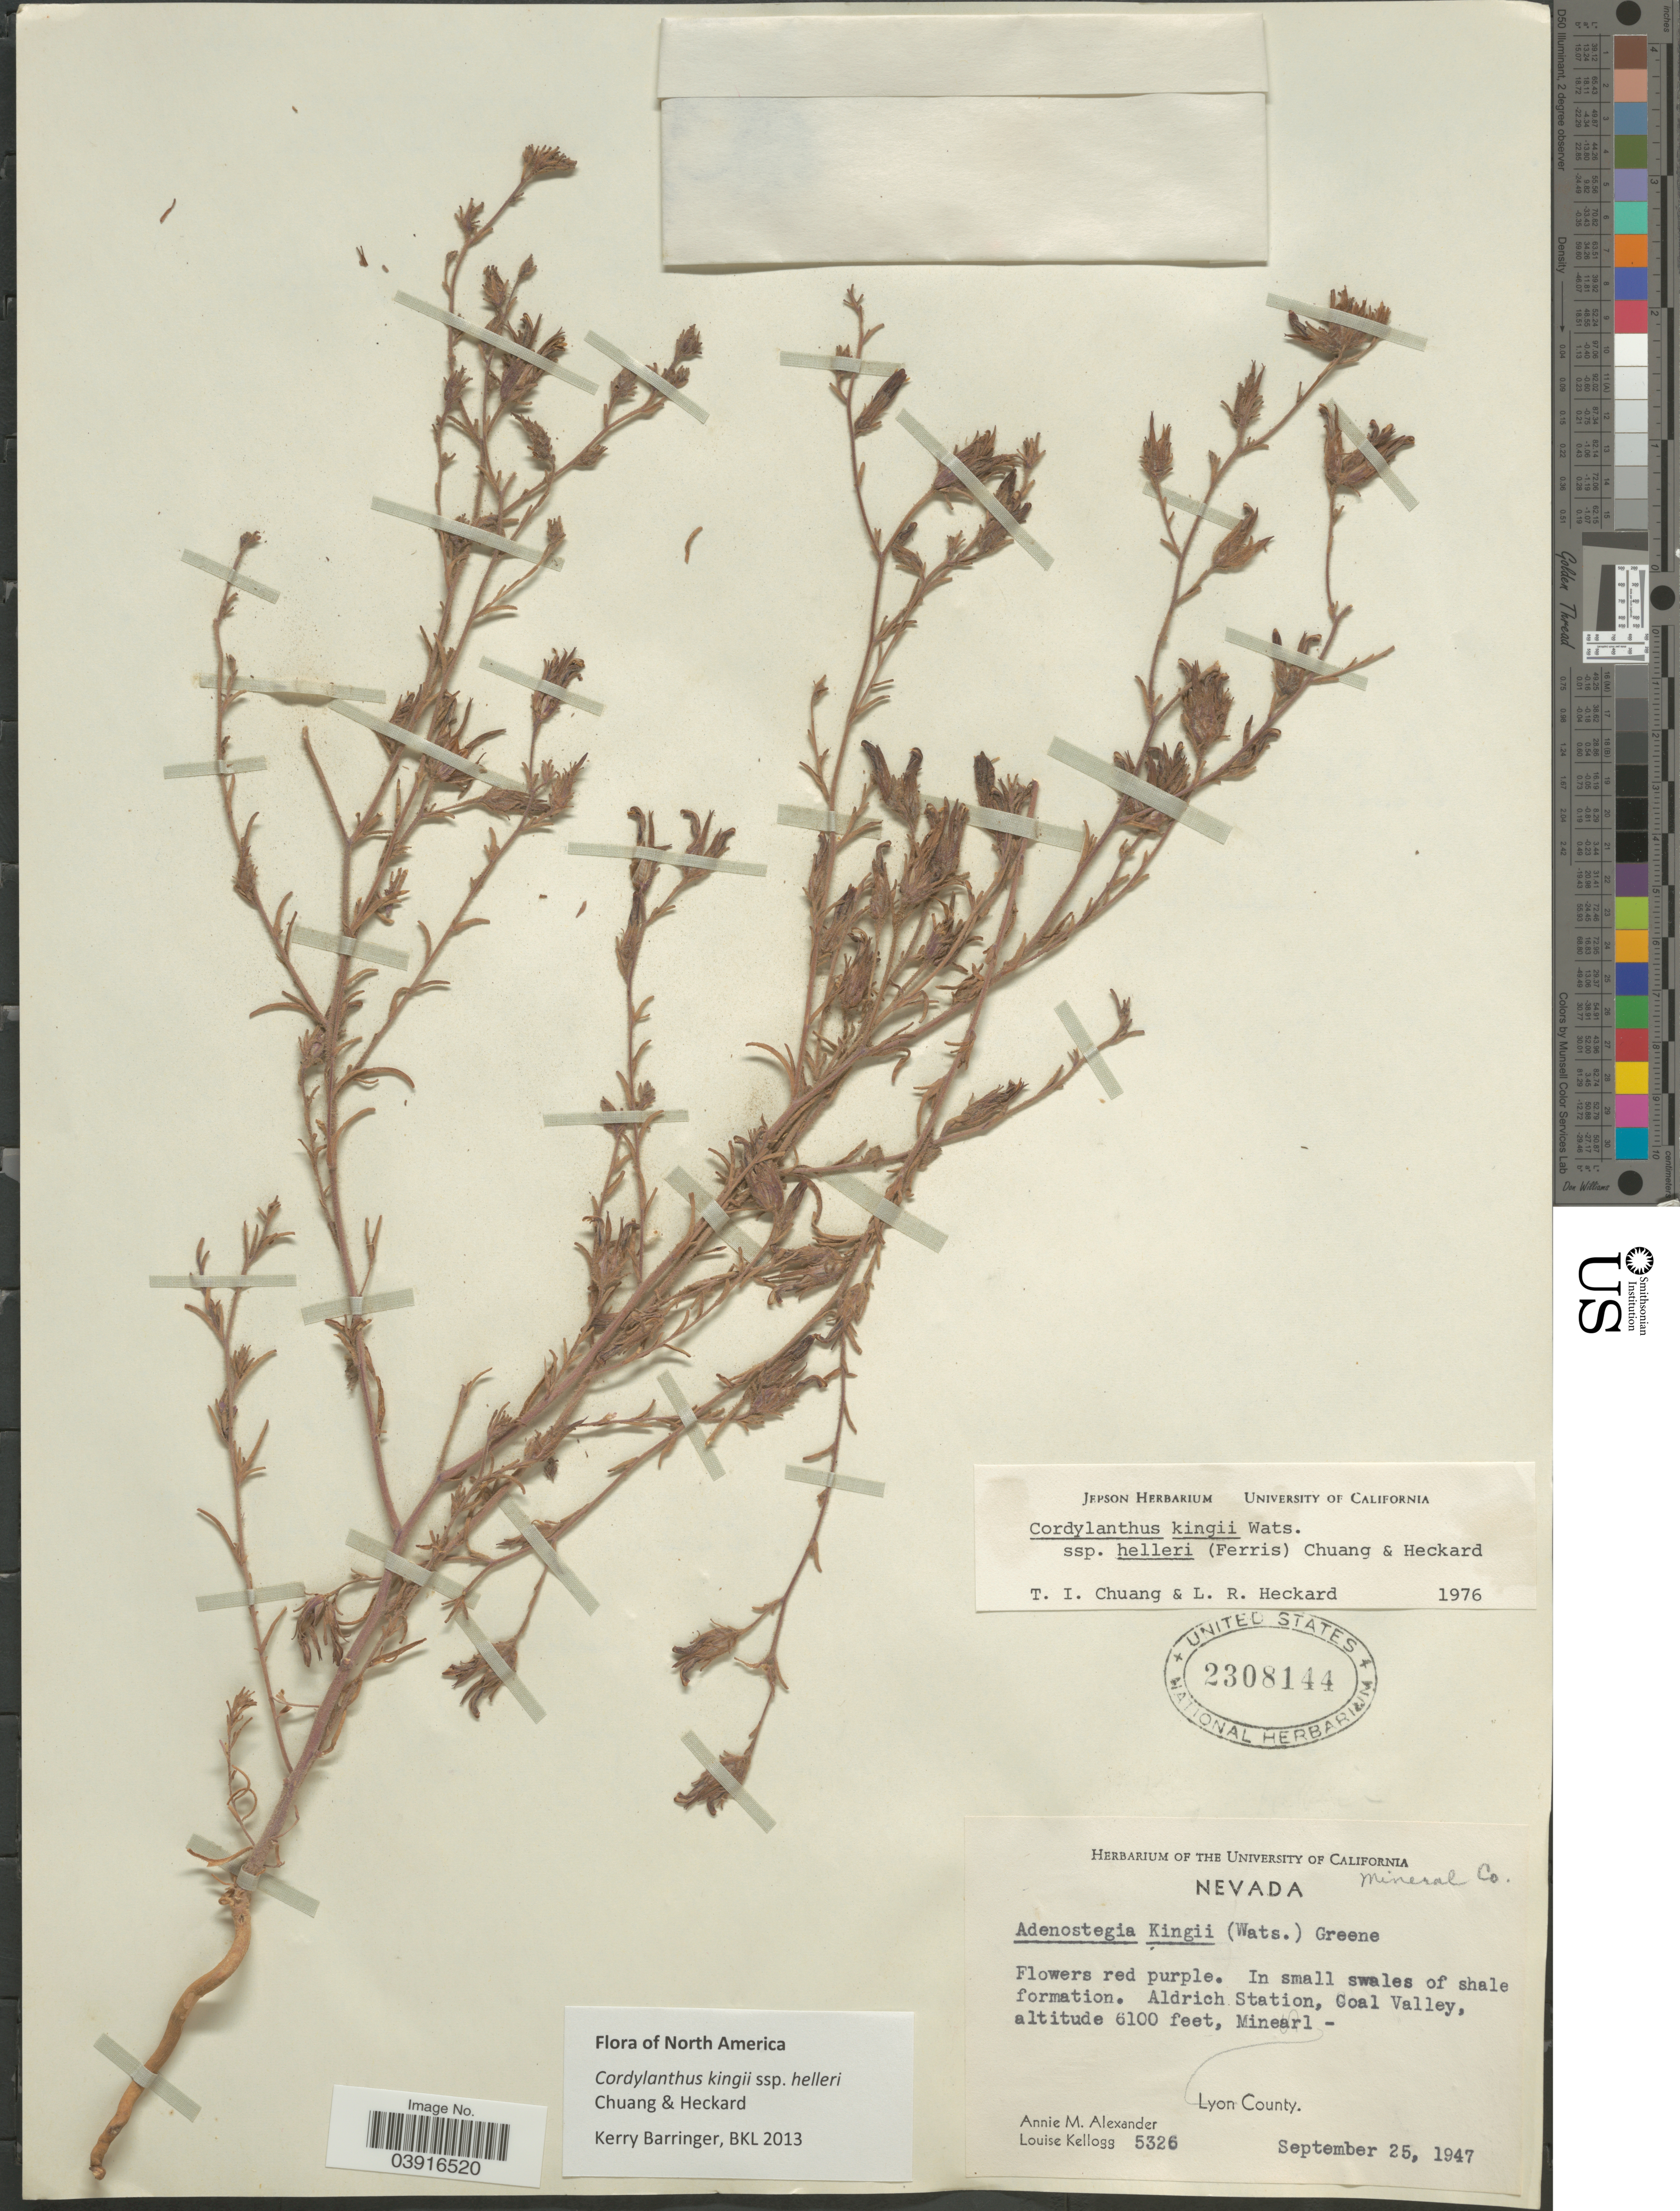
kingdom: Plantae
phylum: Tracheophyta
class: Magnoliopsida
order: Lamiales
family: Orobanchaceae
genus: Cordylanthus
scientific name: Cordylanthus kingii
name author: S. Watson in C. King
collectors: A. M. Alexander & L. Kellogg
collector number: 5326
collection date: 1947-09-25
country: United States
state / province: Nevada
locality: Mineral Co. Aldrich Station, Coal Valley. Lyon County.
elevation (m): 1859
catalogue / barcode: US 2308144